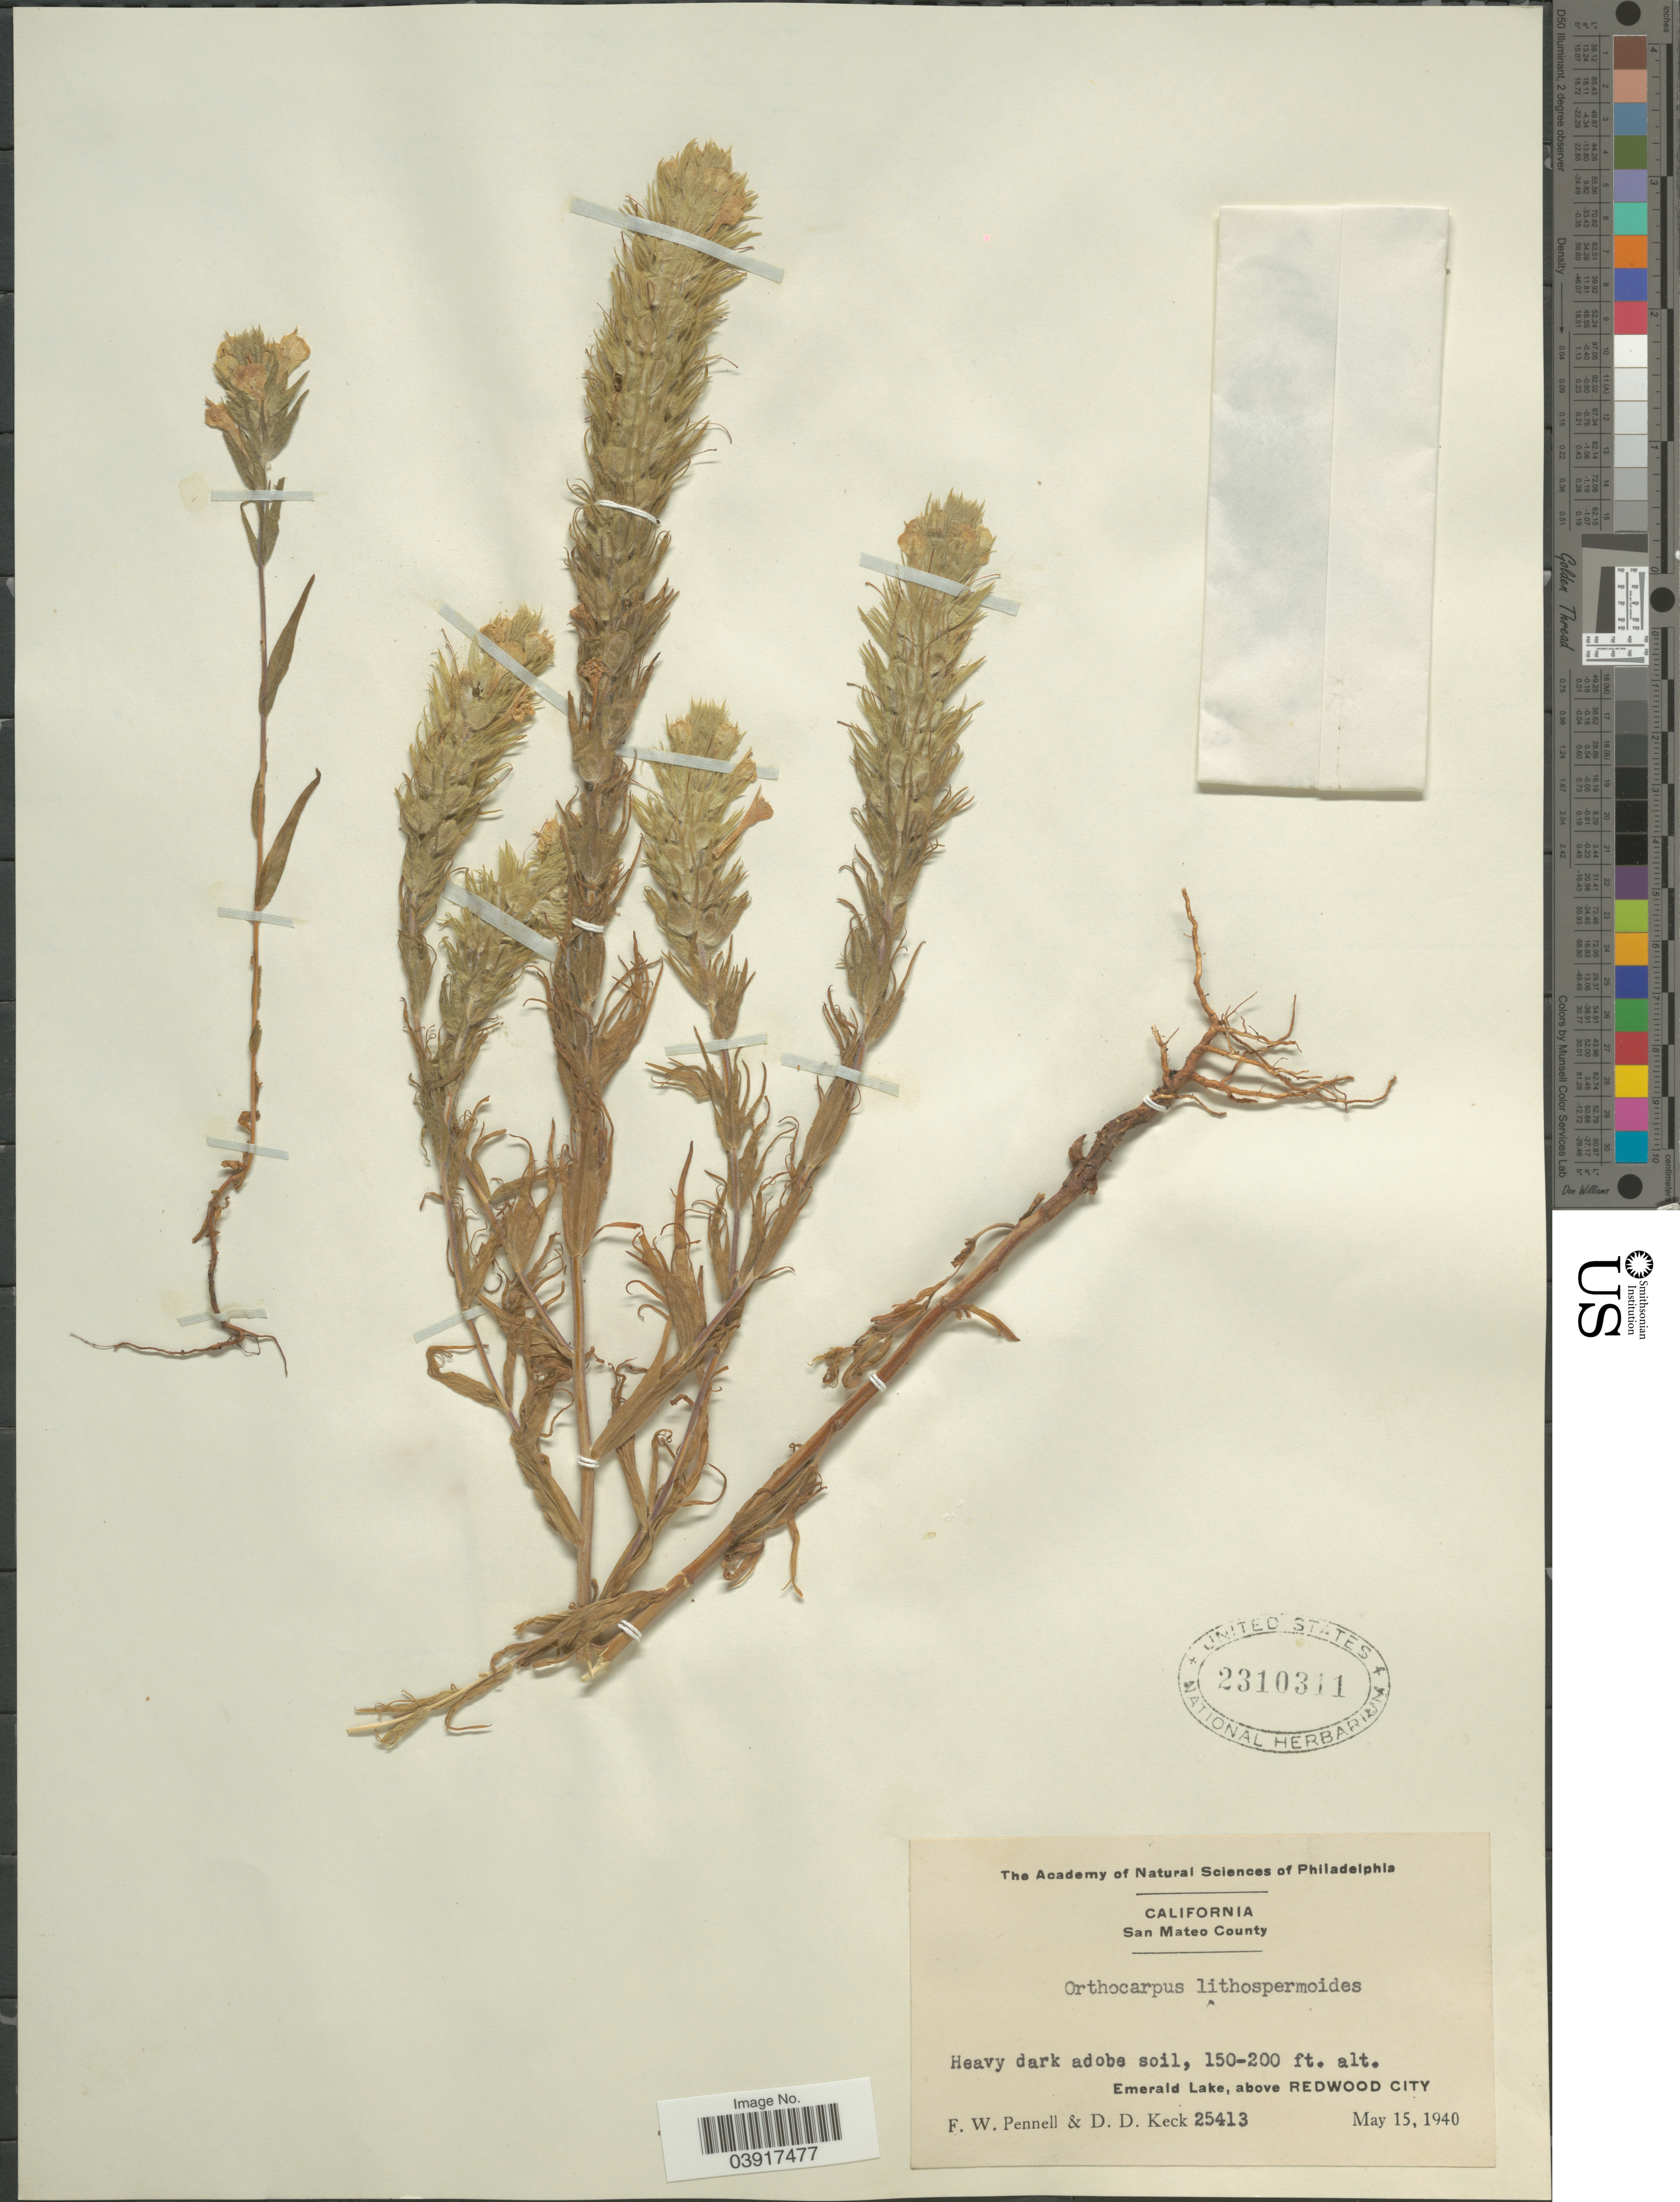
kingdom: Plantae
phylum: Tracheophyta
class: Magnoliopsida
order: Lamiales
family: Orobanchaceae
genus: Orthocarpus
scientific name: Orthocarpus lithospermoides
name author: Benth.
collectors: F. W. Pennell & D. D. Keck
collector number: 25413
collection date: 1940-05-15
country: United States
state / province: California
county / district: San Mateo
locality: San Mateo County. Emerald Lake, above Redwood City.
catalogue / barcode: US 2310311